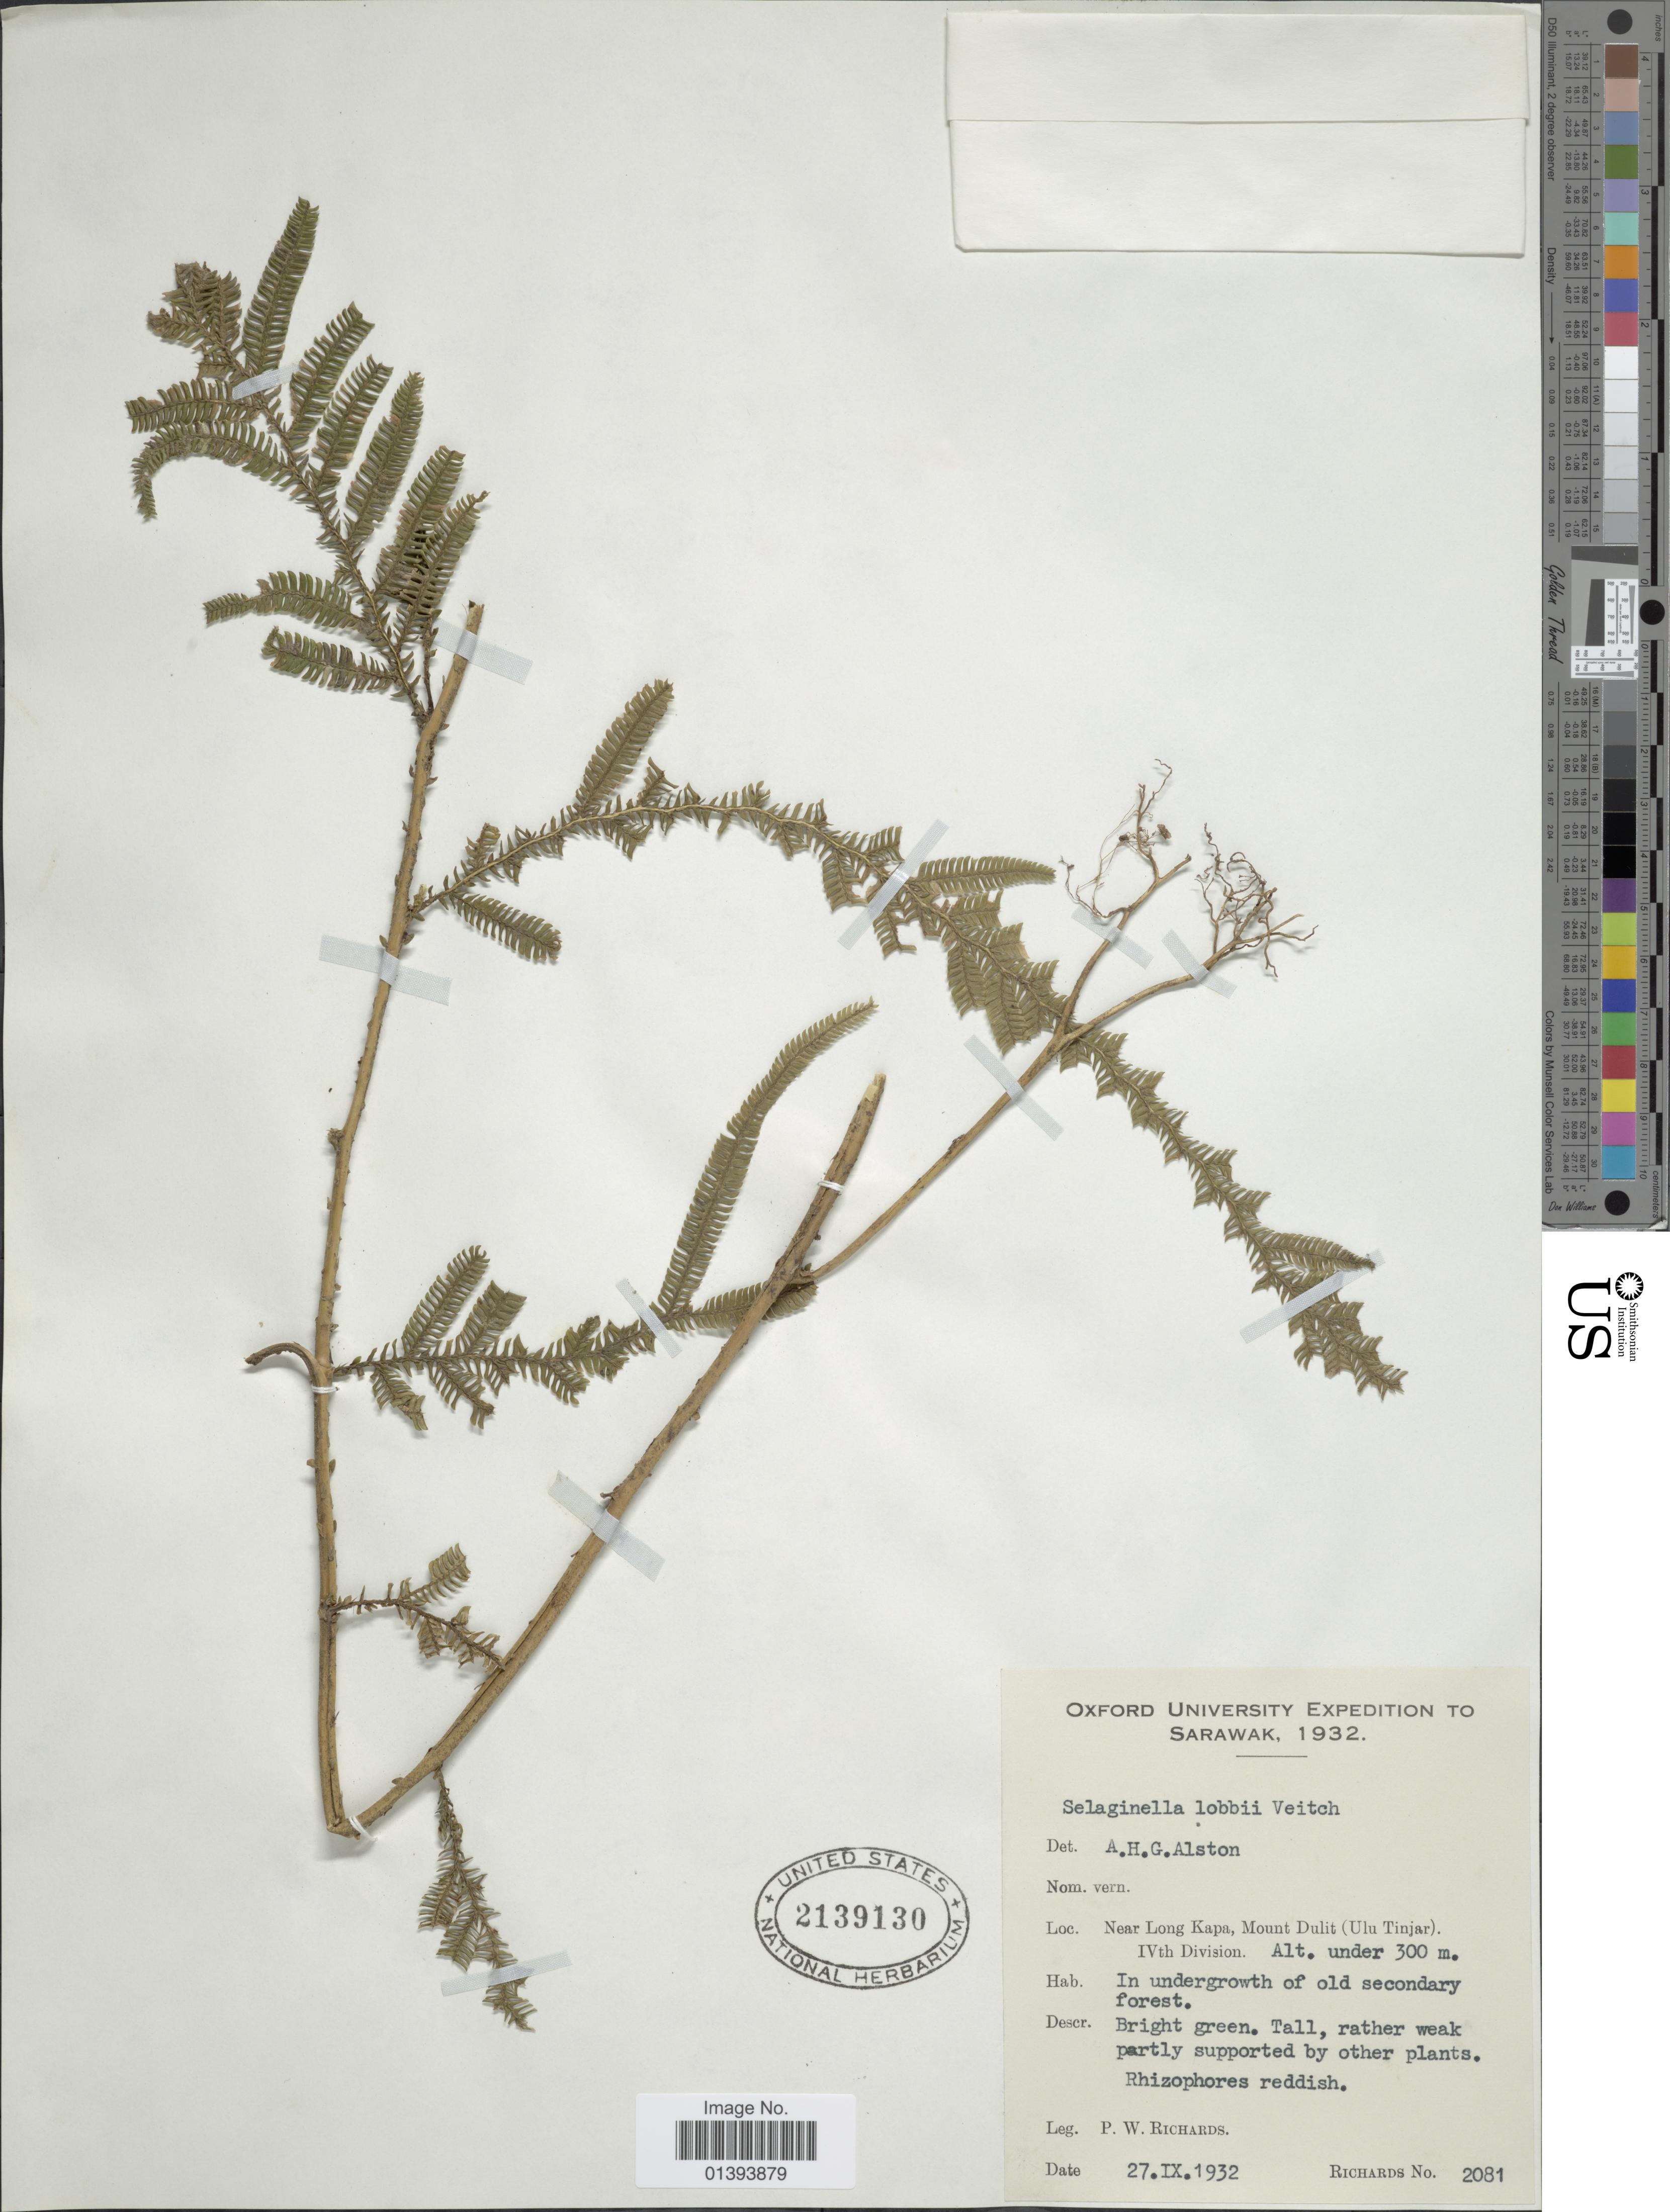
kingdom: Plantae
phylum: Tracheophyta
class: Lycopodiopsida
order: Selaginellales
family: Selaginellaceae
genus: Selaginella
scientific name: Selaginella lobbii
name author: J.H. Veitch ex A. Br.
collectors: P. Richards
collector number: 2081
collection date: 1932-09-27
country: Malaysia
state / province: Sarawak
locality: Near Long Kapa, Mount Dulit(Ulu Tinjar) IVth Division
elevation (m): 300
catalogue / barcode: US 2139130